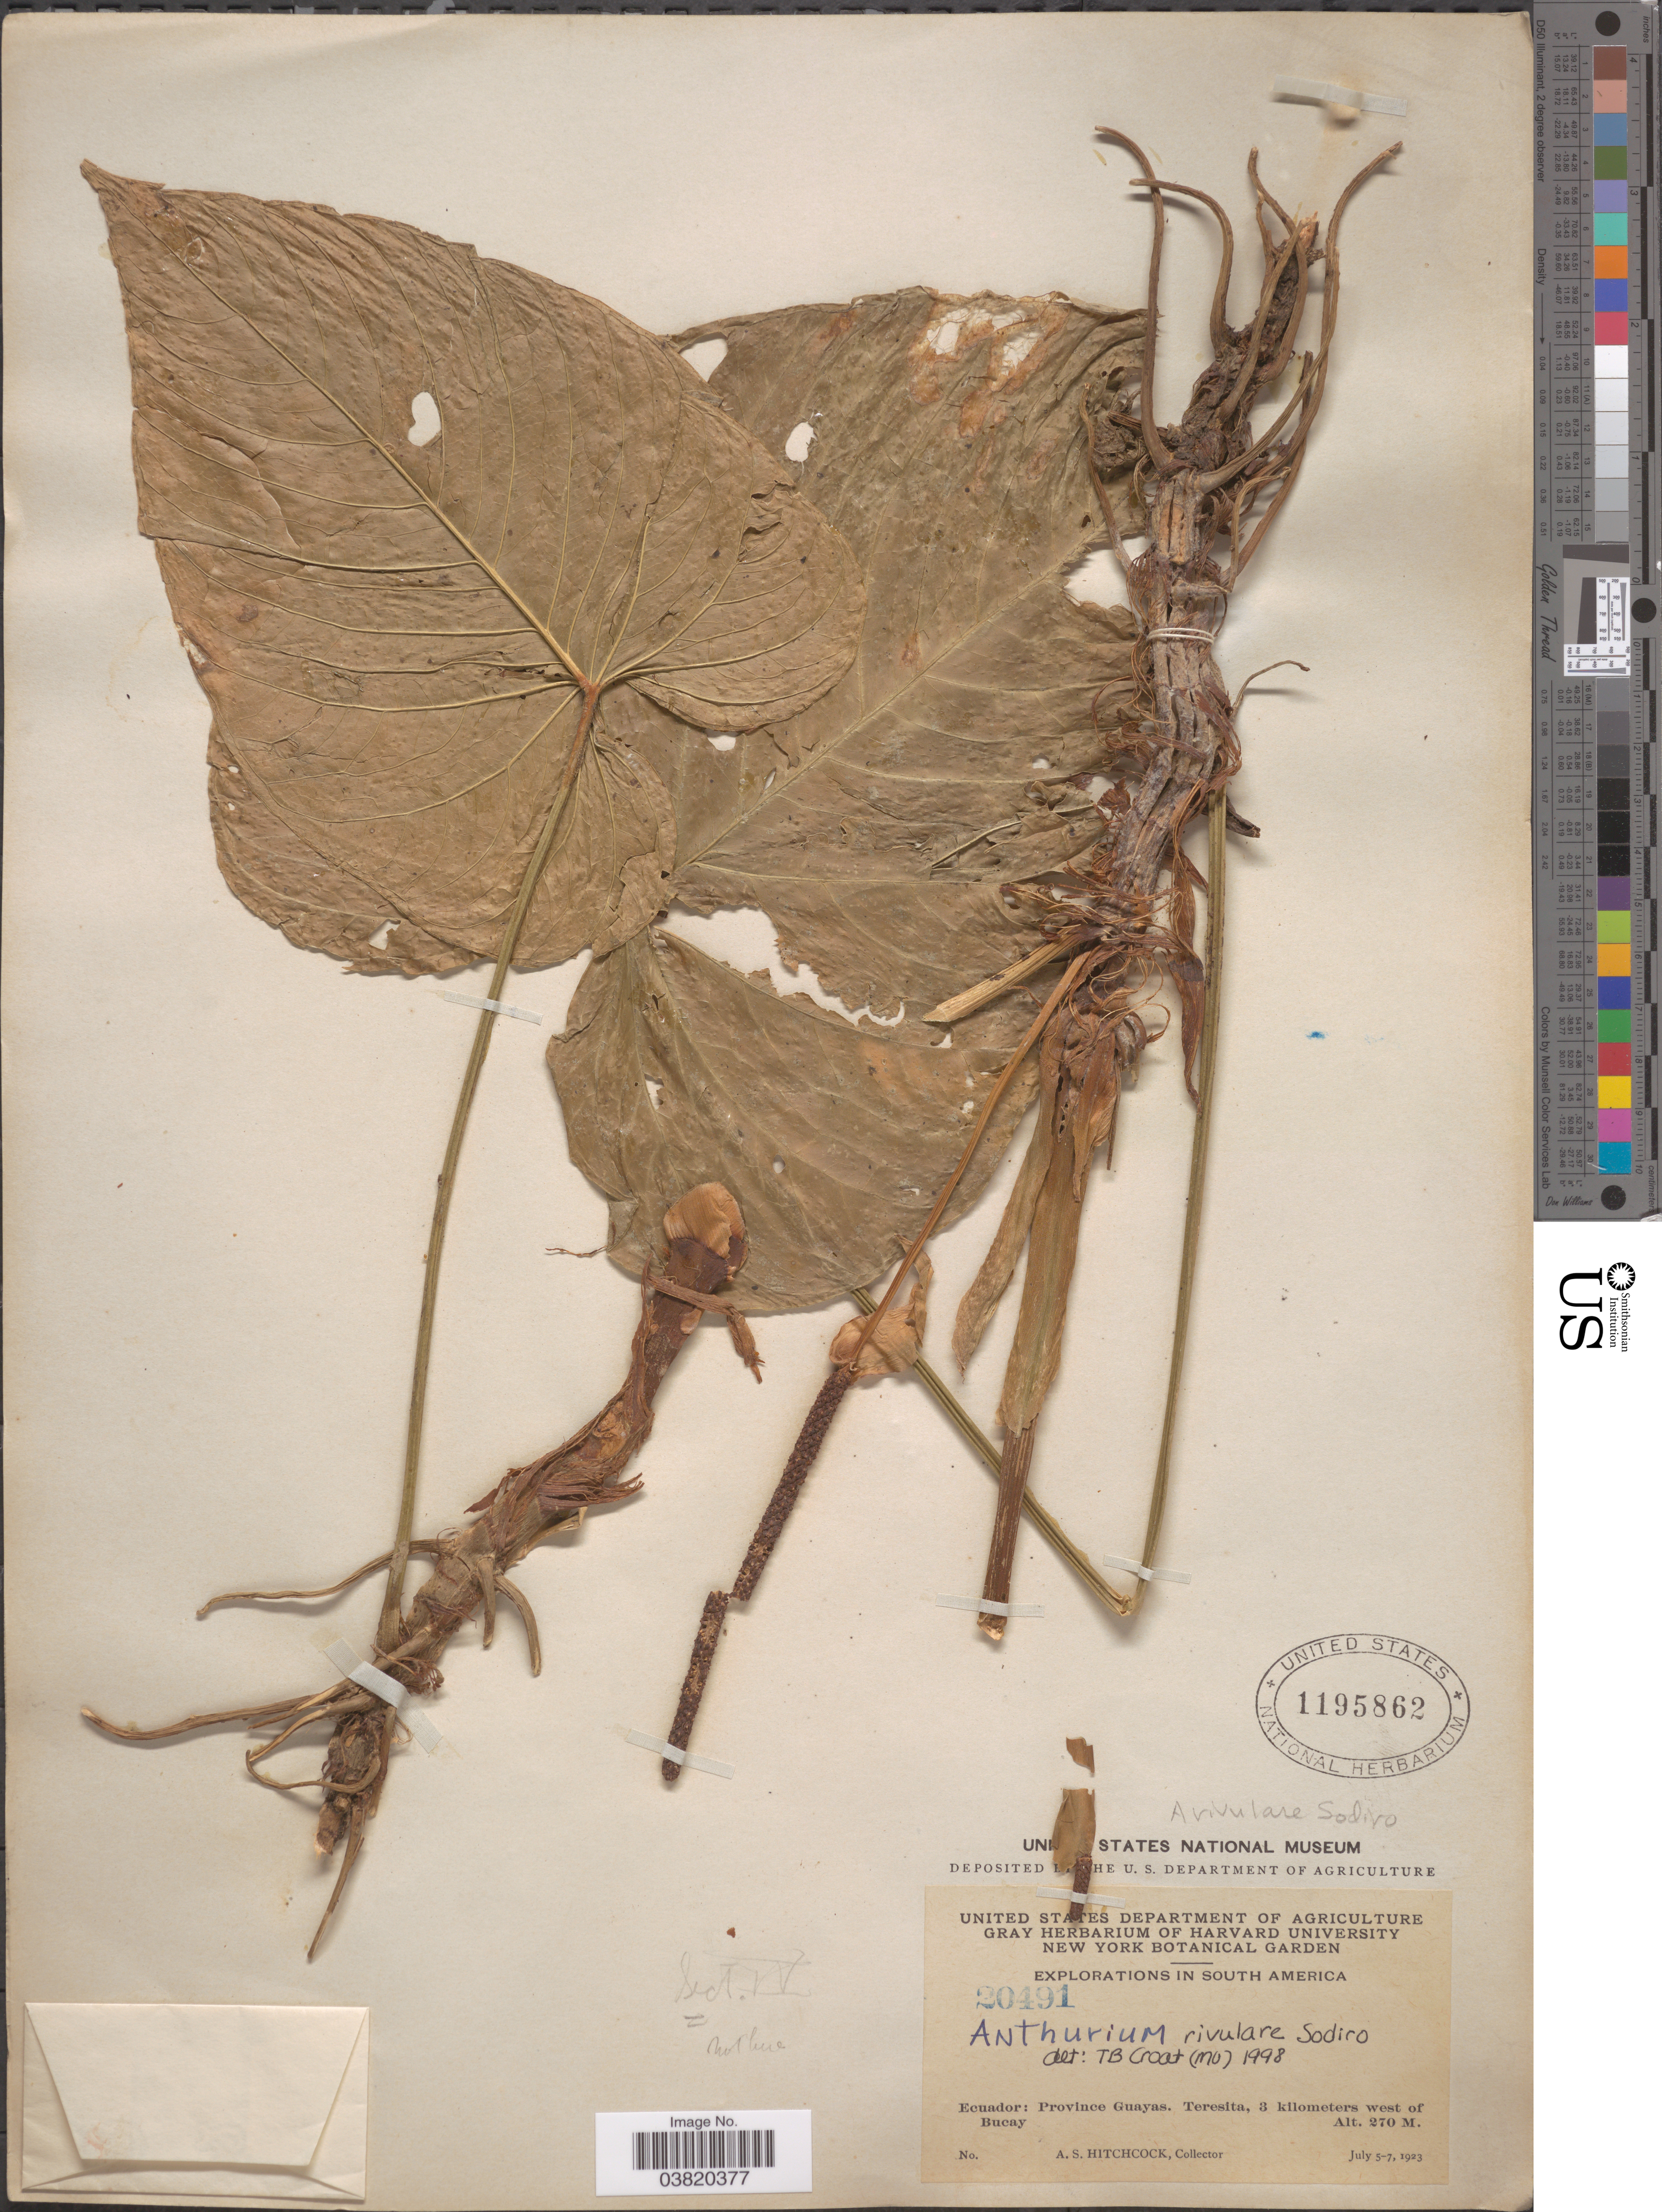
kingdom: Plantae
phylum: Tracheophyta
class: Liliopsida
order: Alismatales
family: Araceae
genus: Anthurium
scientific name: Anthurium rivulare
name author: Sodiro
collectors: A. S. Hitchcock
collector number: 20491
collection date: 1923-07-05/1923-07-07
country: Ecuador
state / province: Guayas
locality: Teresita, 3 kilometers of Bucay.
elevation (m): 270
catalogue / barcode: US 1195862